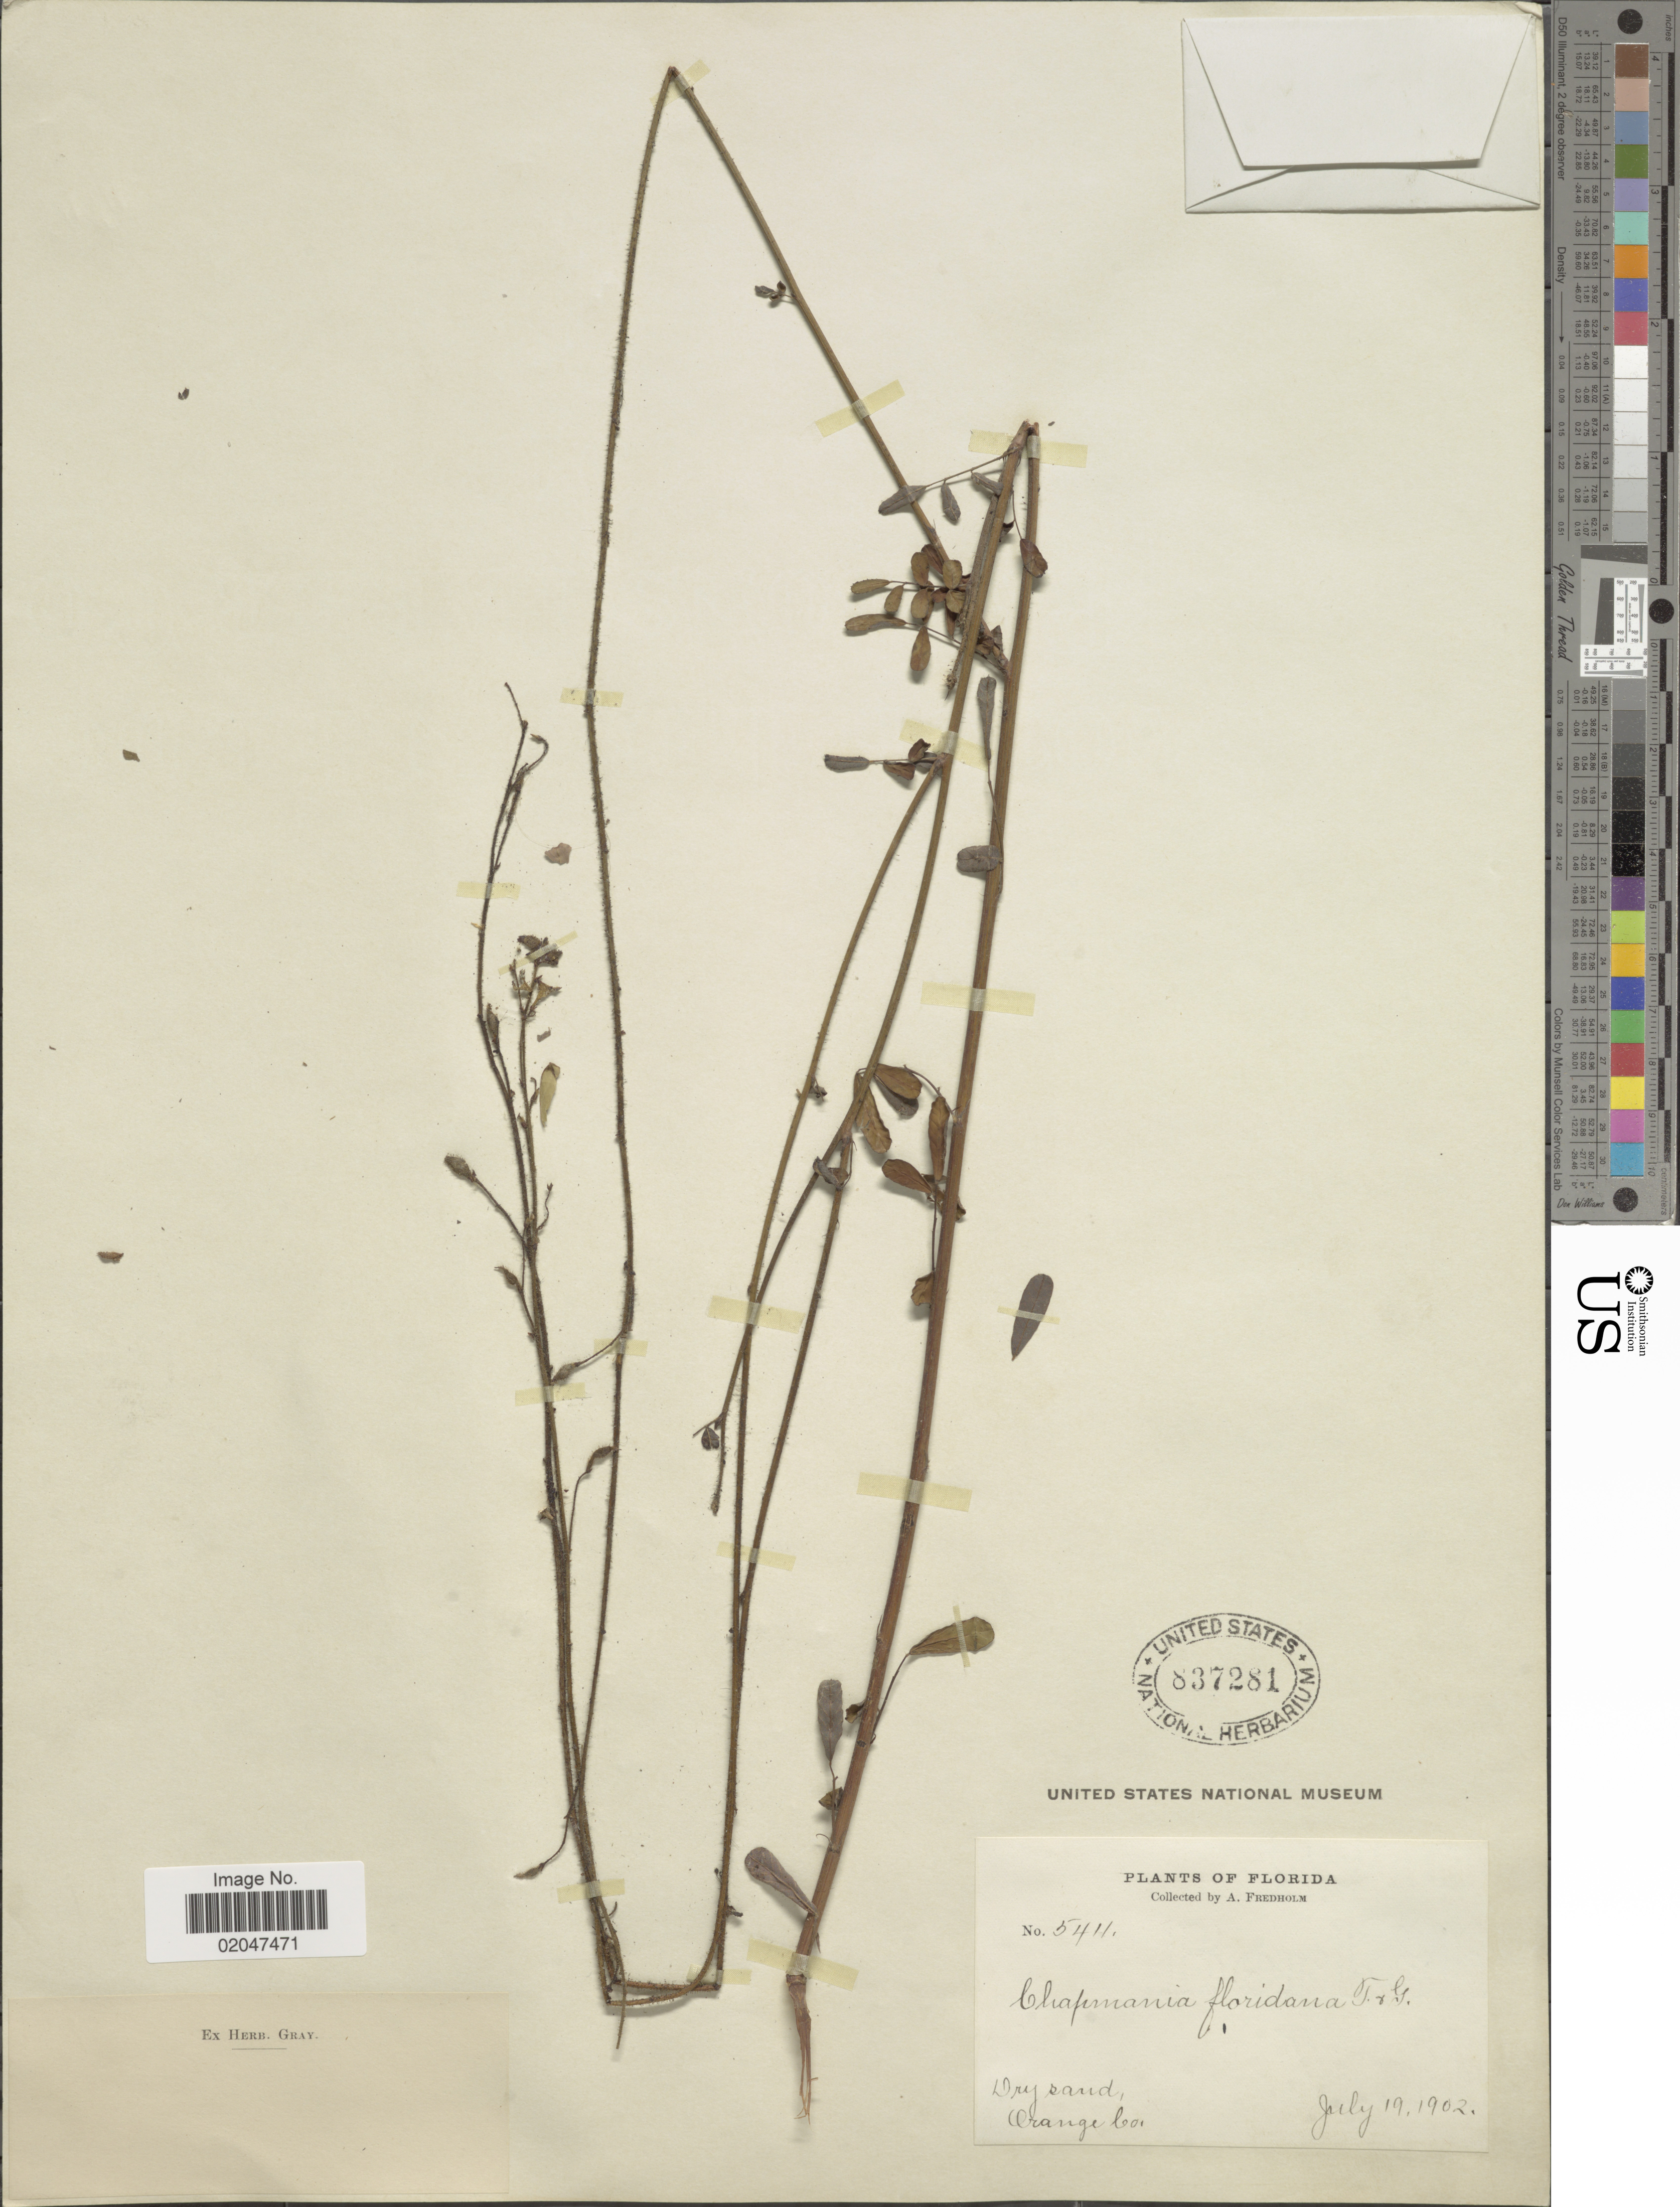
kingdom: Plantae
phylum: Tracheophyta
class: Magnoliopsida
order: Fabales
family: Fabaceae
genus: Chapmannia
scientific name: Chapmannia floridana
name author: Torr. & A. Gray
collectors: A. Fredholm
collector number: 544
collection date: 1902-07-19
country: United States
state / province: Florida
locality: Dry sand, Orange Co.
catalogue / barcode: US 837281